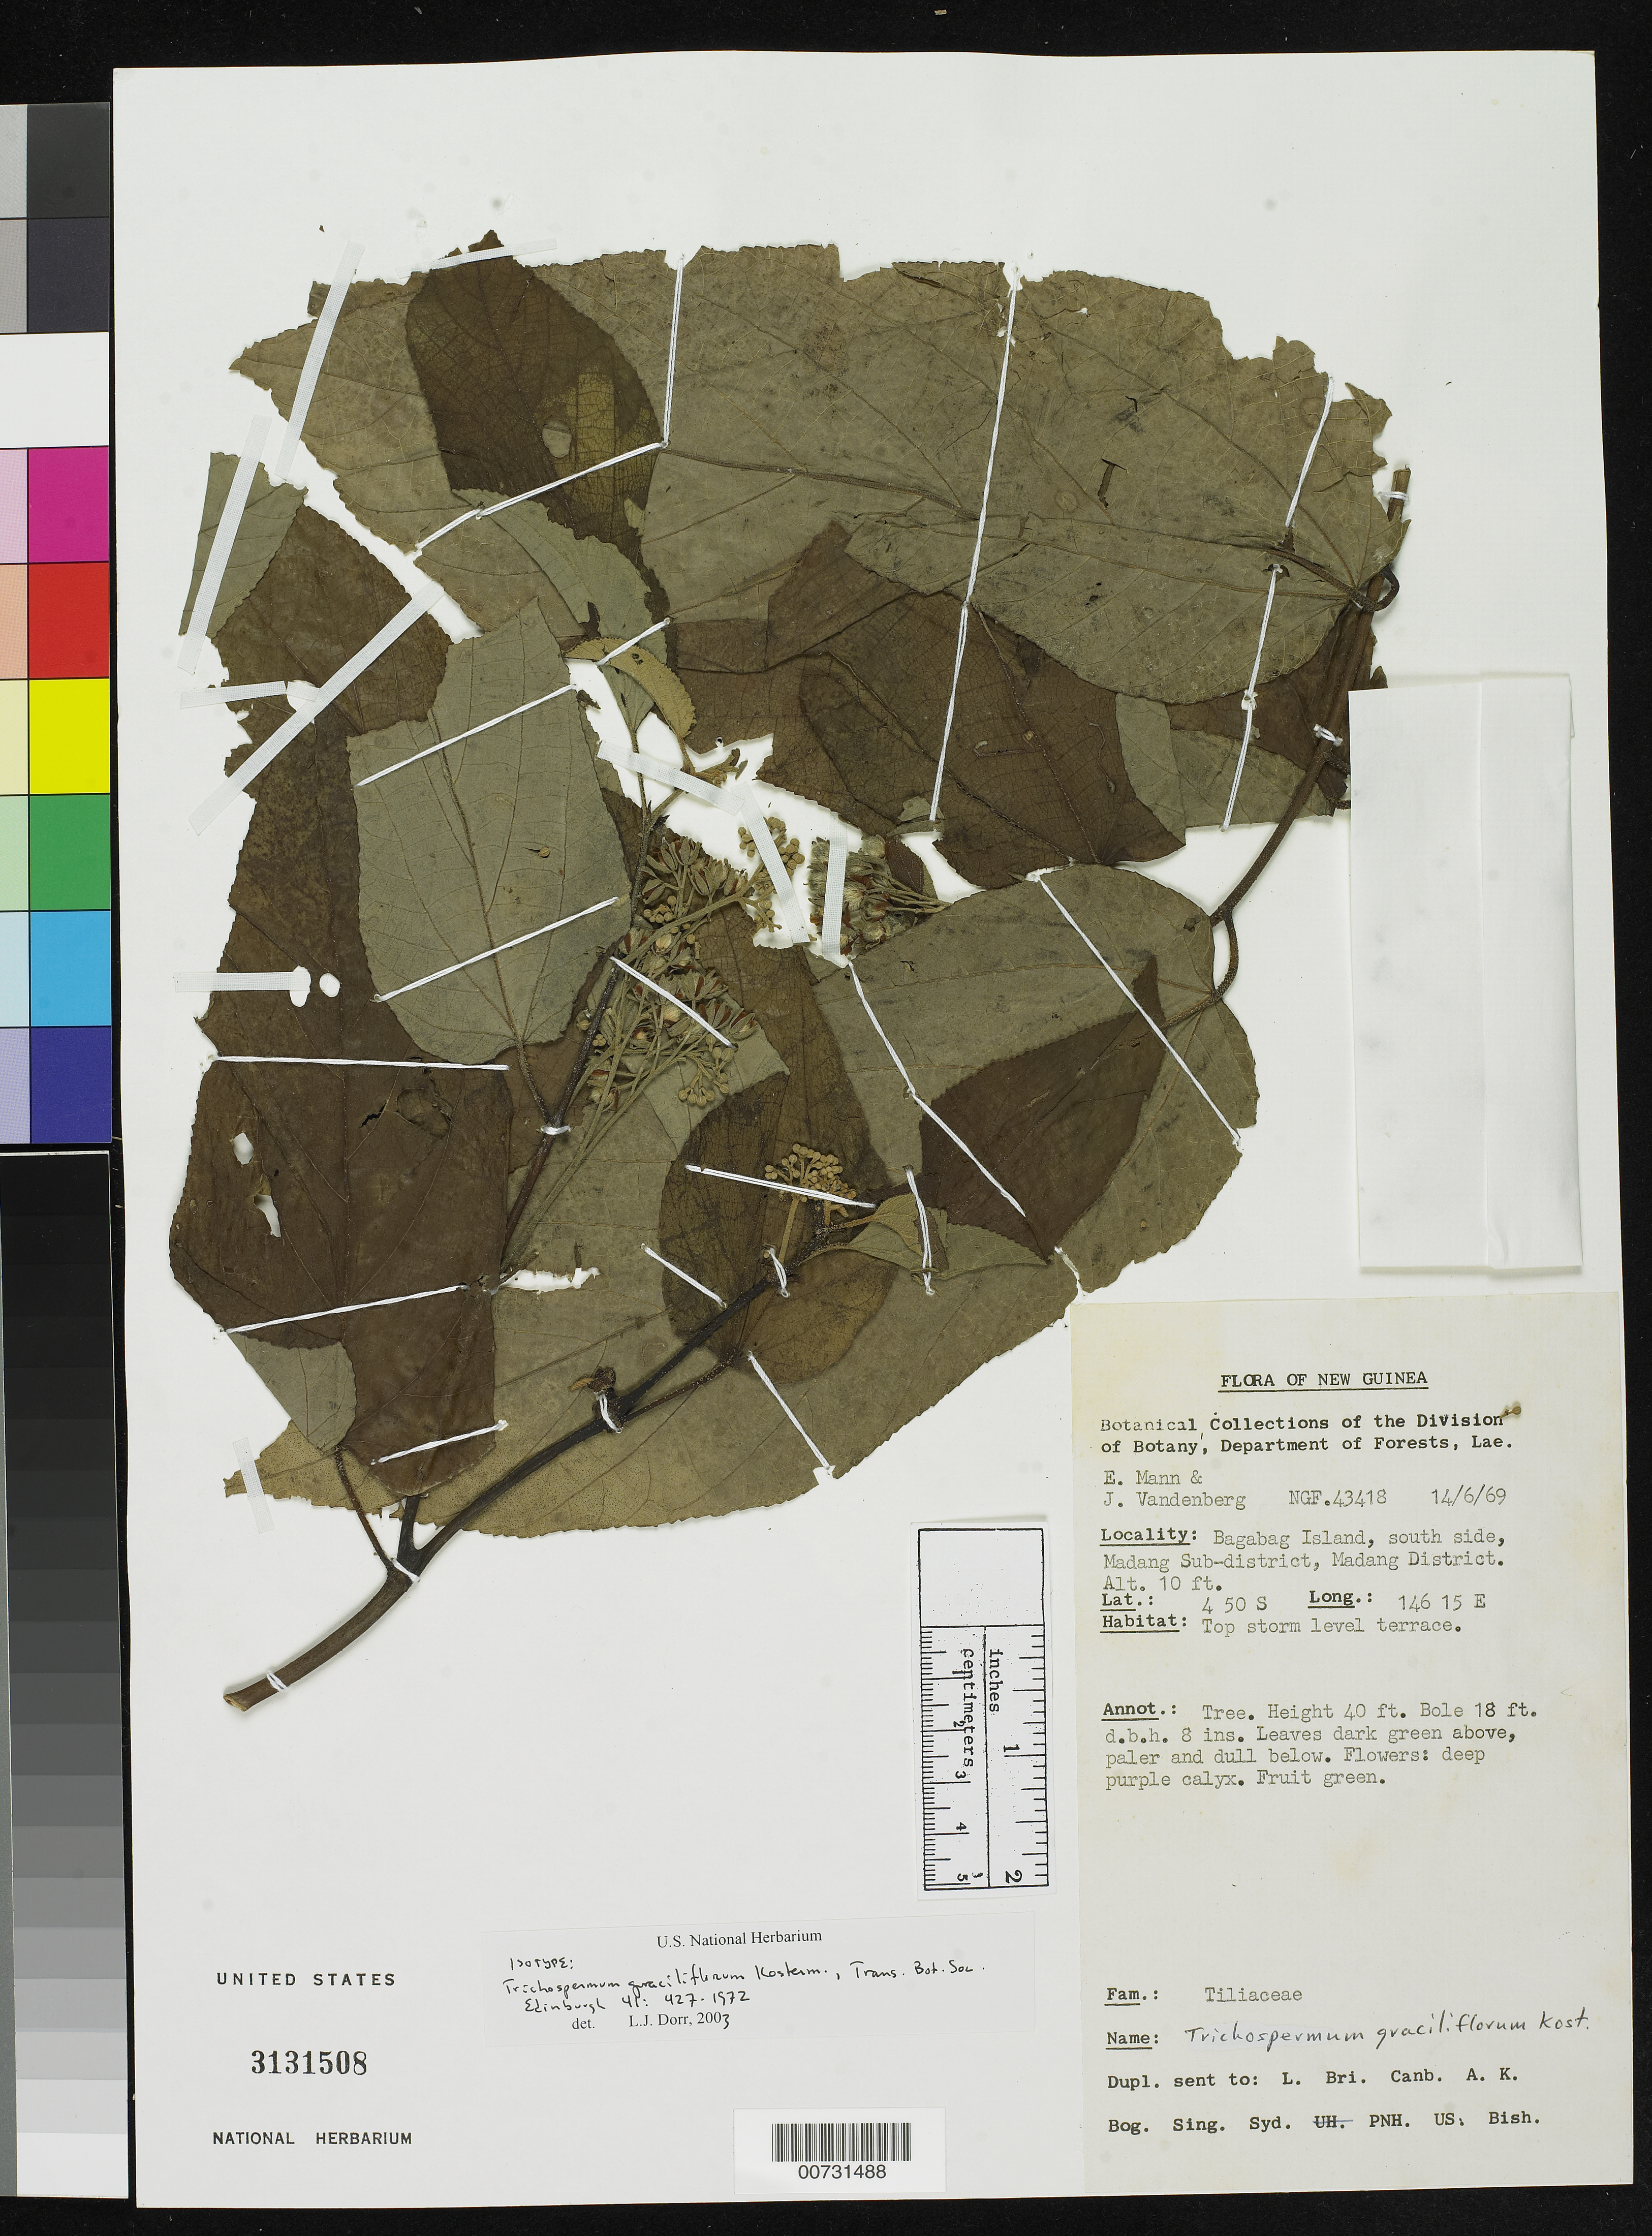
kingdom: Plantae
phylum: Tracheophyta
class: Magnoliopsida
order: Malvales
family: Malvaceae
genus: Trichospermum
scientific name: Trichospermum graciliflorum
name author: Kosterm.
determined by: Dorr, L. J., (BOT), Smithsonian Institution - National Museum of Natural History (UNITED STATES)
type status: Isotype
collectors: E. Mann & J. Vandenberg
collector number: NGF 43418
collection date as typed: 14 Jun 1969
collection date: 1969-06-14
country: Papua New Guinea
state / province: Madang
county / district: Madang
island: Bagabag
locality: Bagabag Island, south side, Madang Sub-district, Madang District.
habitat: Top storm level terrace.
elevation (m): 3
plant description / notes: Holotype at L.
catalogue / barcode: US 3131508